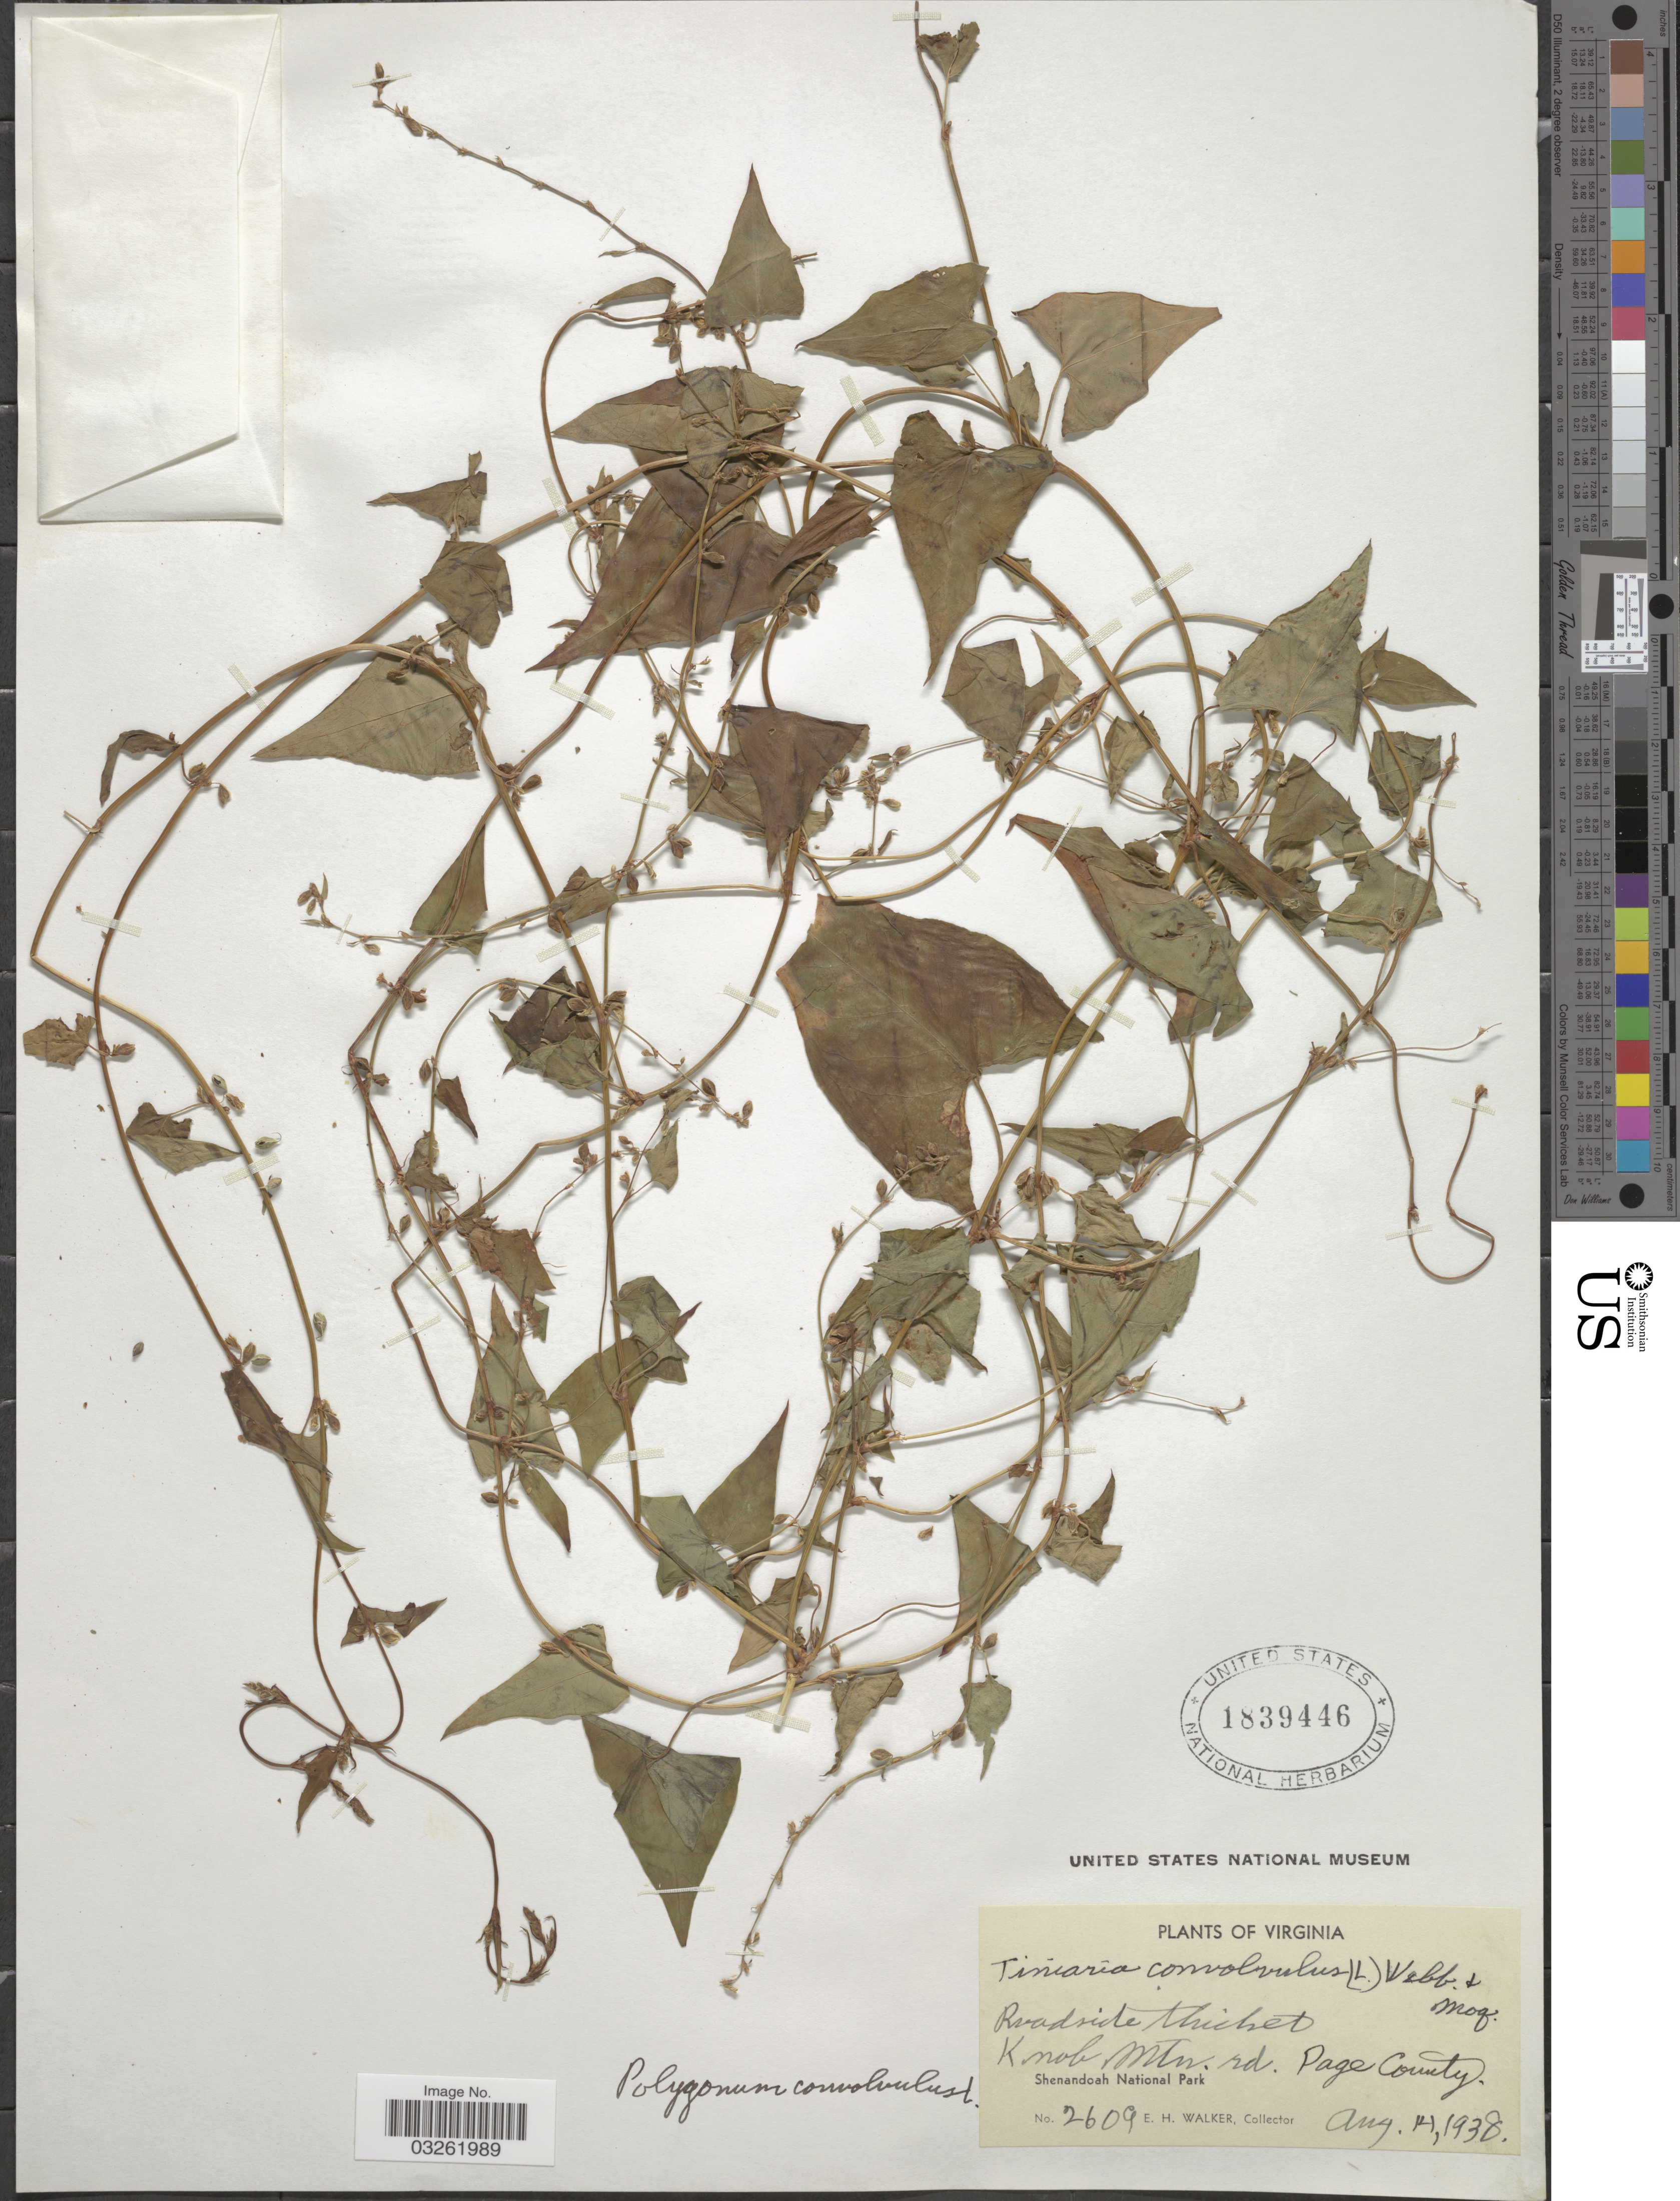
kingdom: Plantae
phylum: Tracheophyta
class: Magnoliopsida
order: Caryophyllales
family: Polygonaceae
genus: Fallopia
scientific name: Fallopia convolvulus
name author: (L.) Á. Löve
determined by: Strong, M. T., (US), Smithsonian Institution - National Museum of Natural History (UNITED STATES)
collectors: E. H. Walker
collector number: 2609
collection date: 1938-08-14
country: United States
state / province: Virginia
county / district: Page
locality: Roadside thicket. Knob Mtn. rd. Page County. Shenandoah National Park.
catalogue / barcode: US 1839446